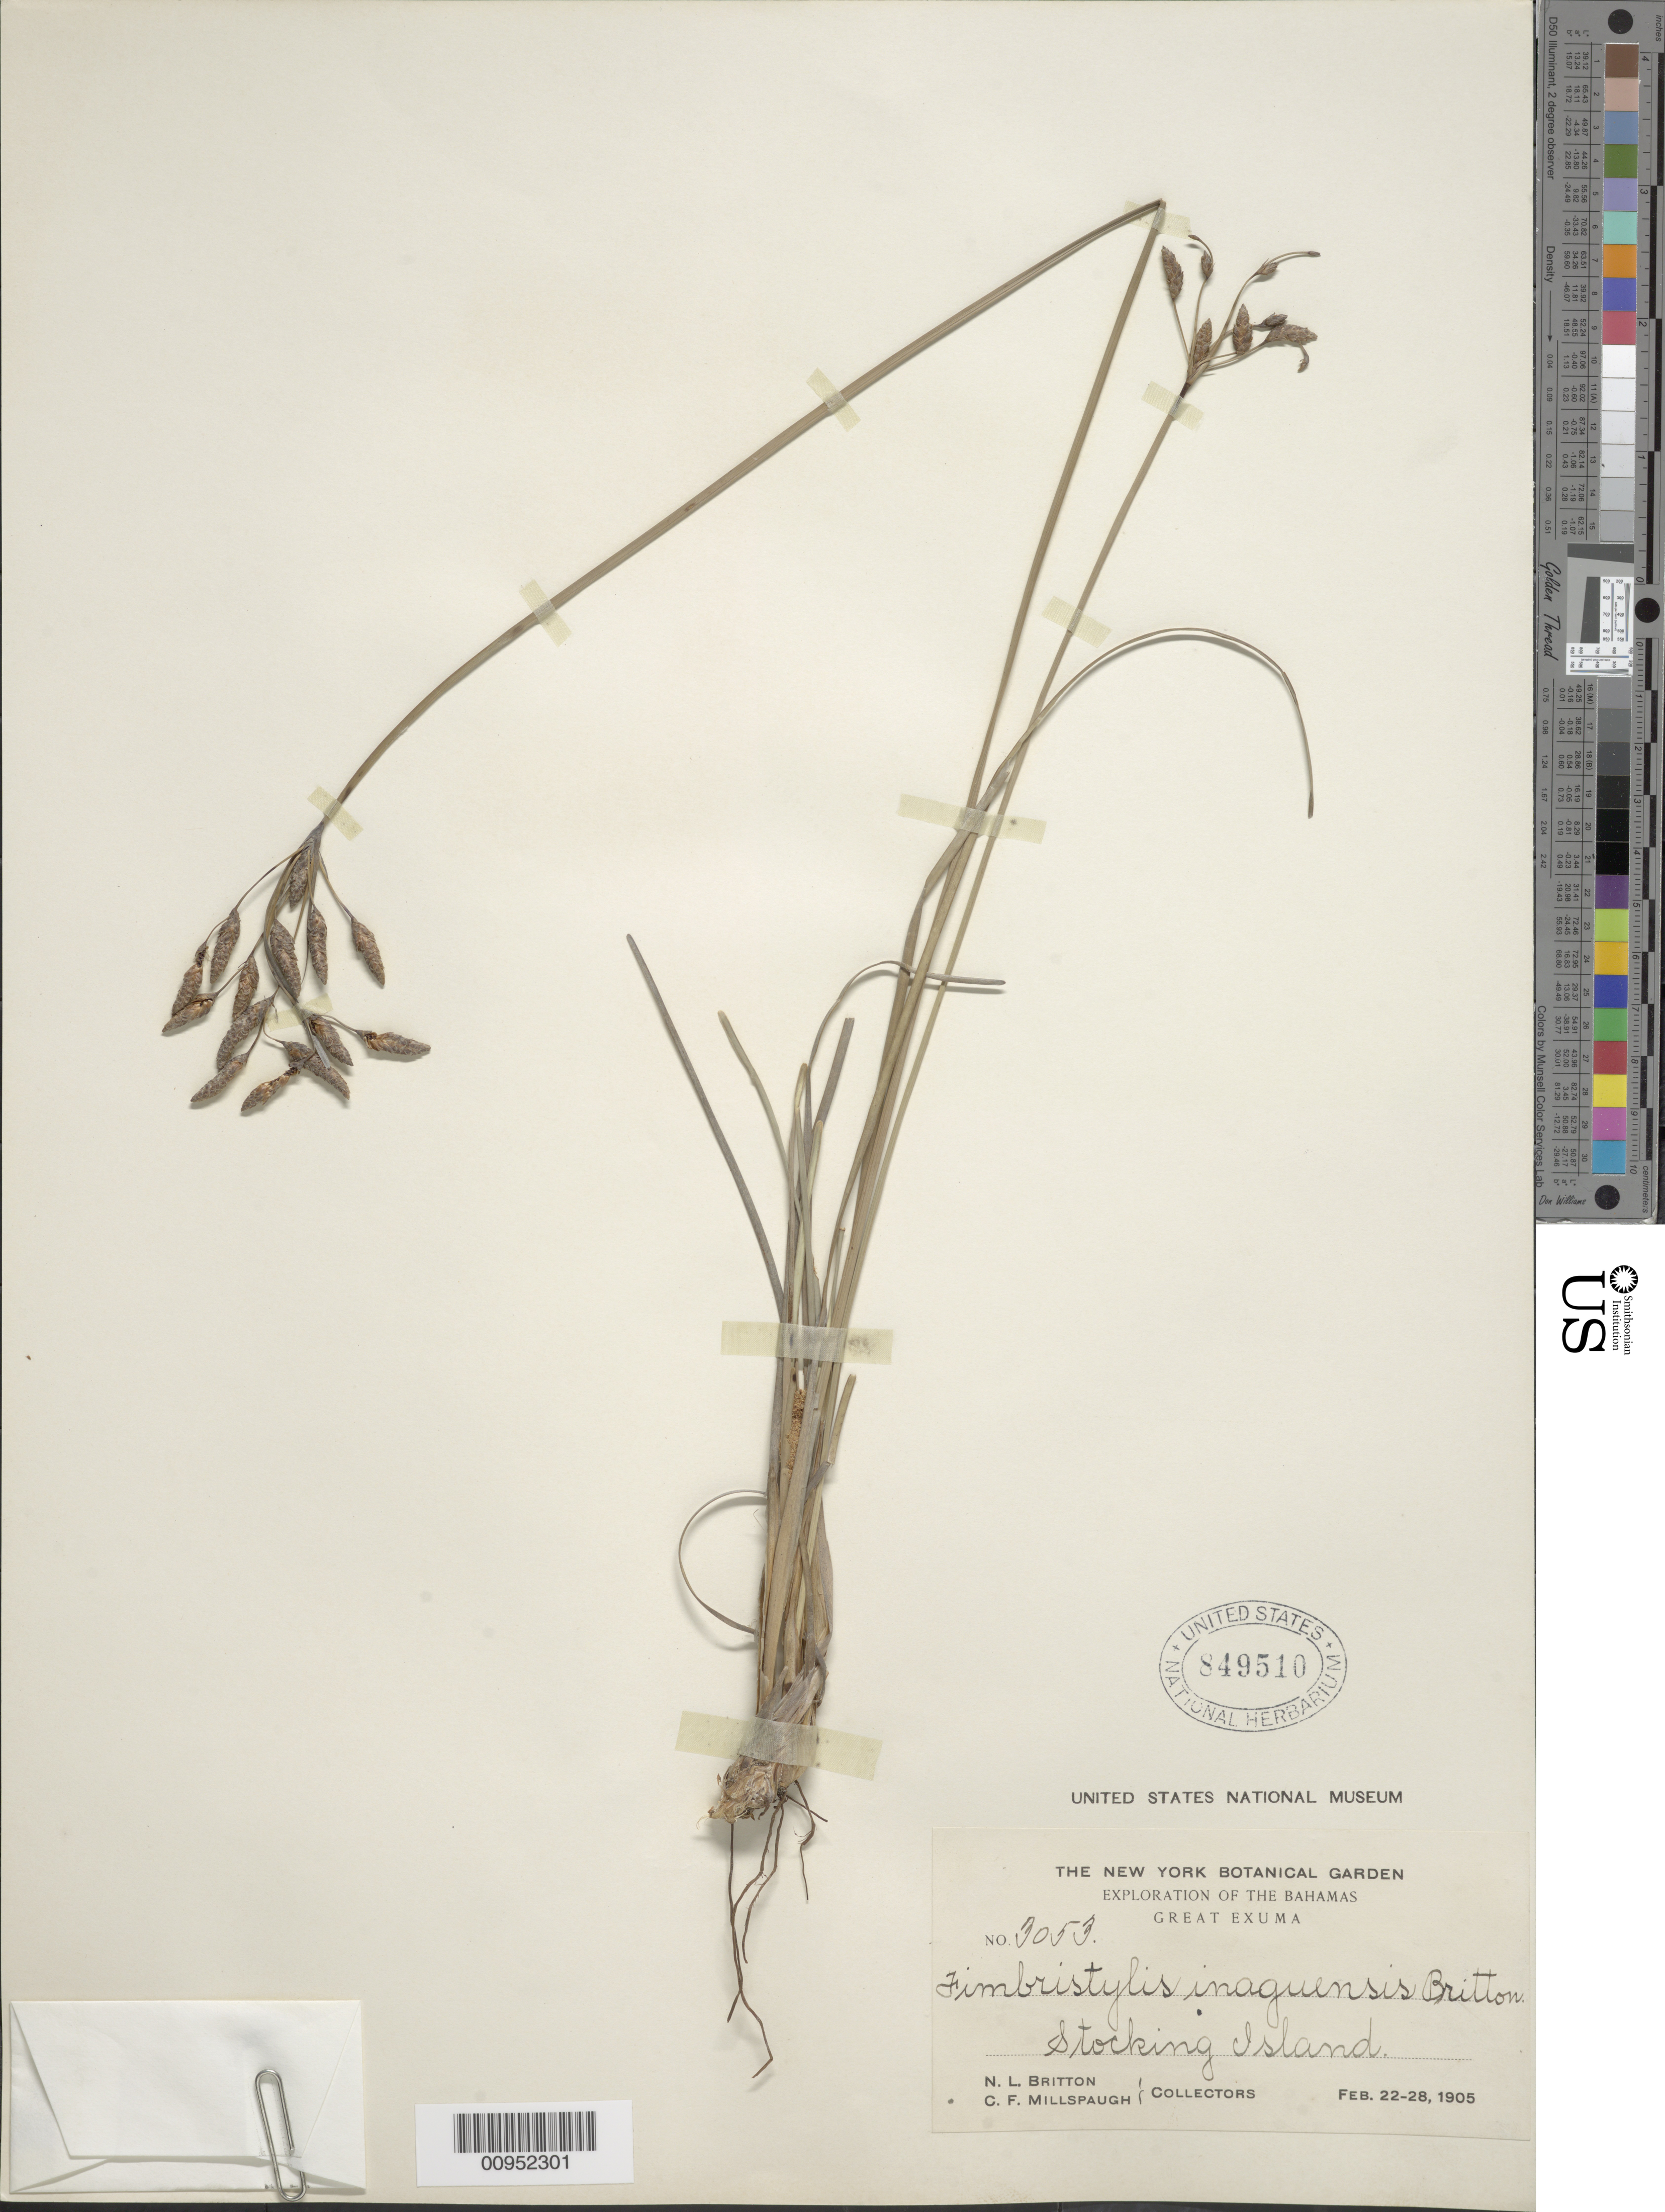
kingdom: Plantae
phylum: Tracheophyta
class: Liliopsida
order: Poales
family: Cyperaceae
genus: Fimbristylis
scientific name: Fimbristylis inaguensis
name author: Britton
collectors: N. Britton & C. F. Millspaugh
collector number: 3053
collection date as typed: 22 Feb 1905 to 28 Feb 1905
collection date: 1905-02-22/1905-02-28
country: Bahamas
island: Great Exuma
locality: Stocking Island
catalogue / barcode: US 849510